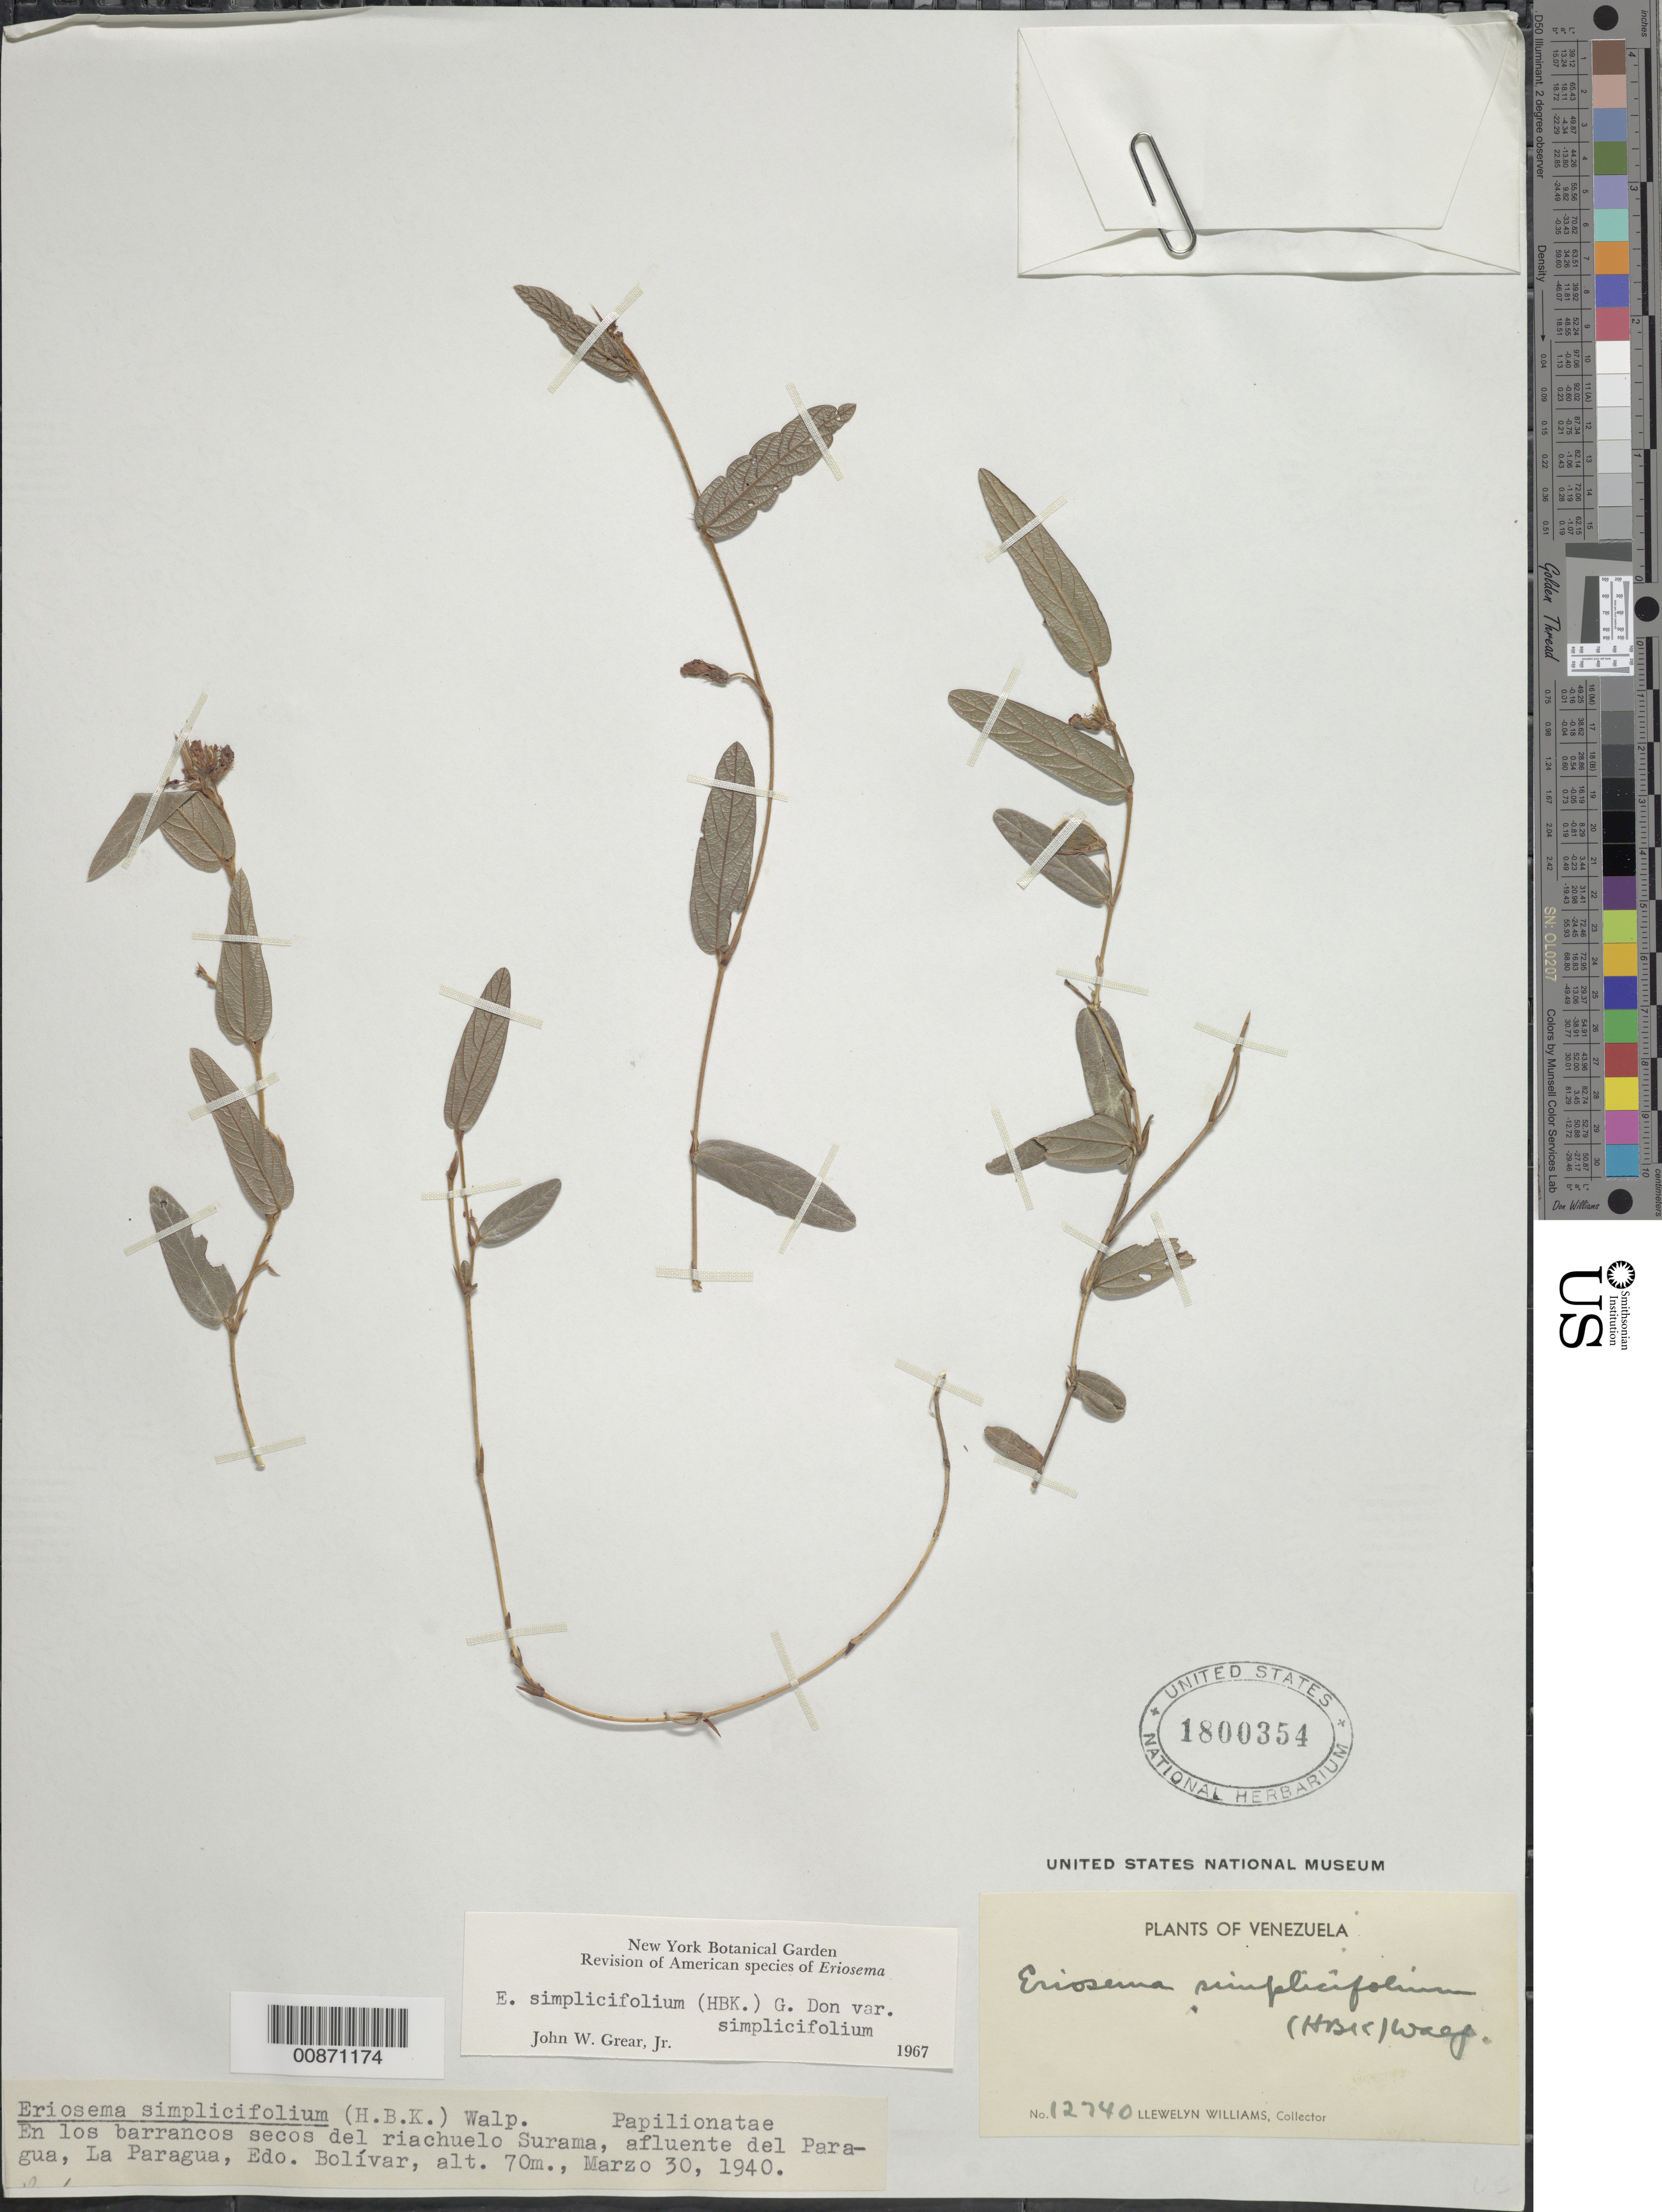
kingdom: Plantae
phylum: Tracheophyta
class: Magnoliopsida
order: Fabales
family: Fabaceae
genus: Eriosema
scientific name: Eriosema simplicifolium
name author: (Kunth) G. Don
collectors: Ll. Williams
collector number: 12740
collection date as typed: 30-Mar-40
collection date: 1940-03-30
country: Venezuela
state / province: Bolívar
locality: La Paragua, riachuelo Surama, afluente del Paragua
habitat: Barrancos secos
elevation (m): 70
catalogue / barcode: US 1800354